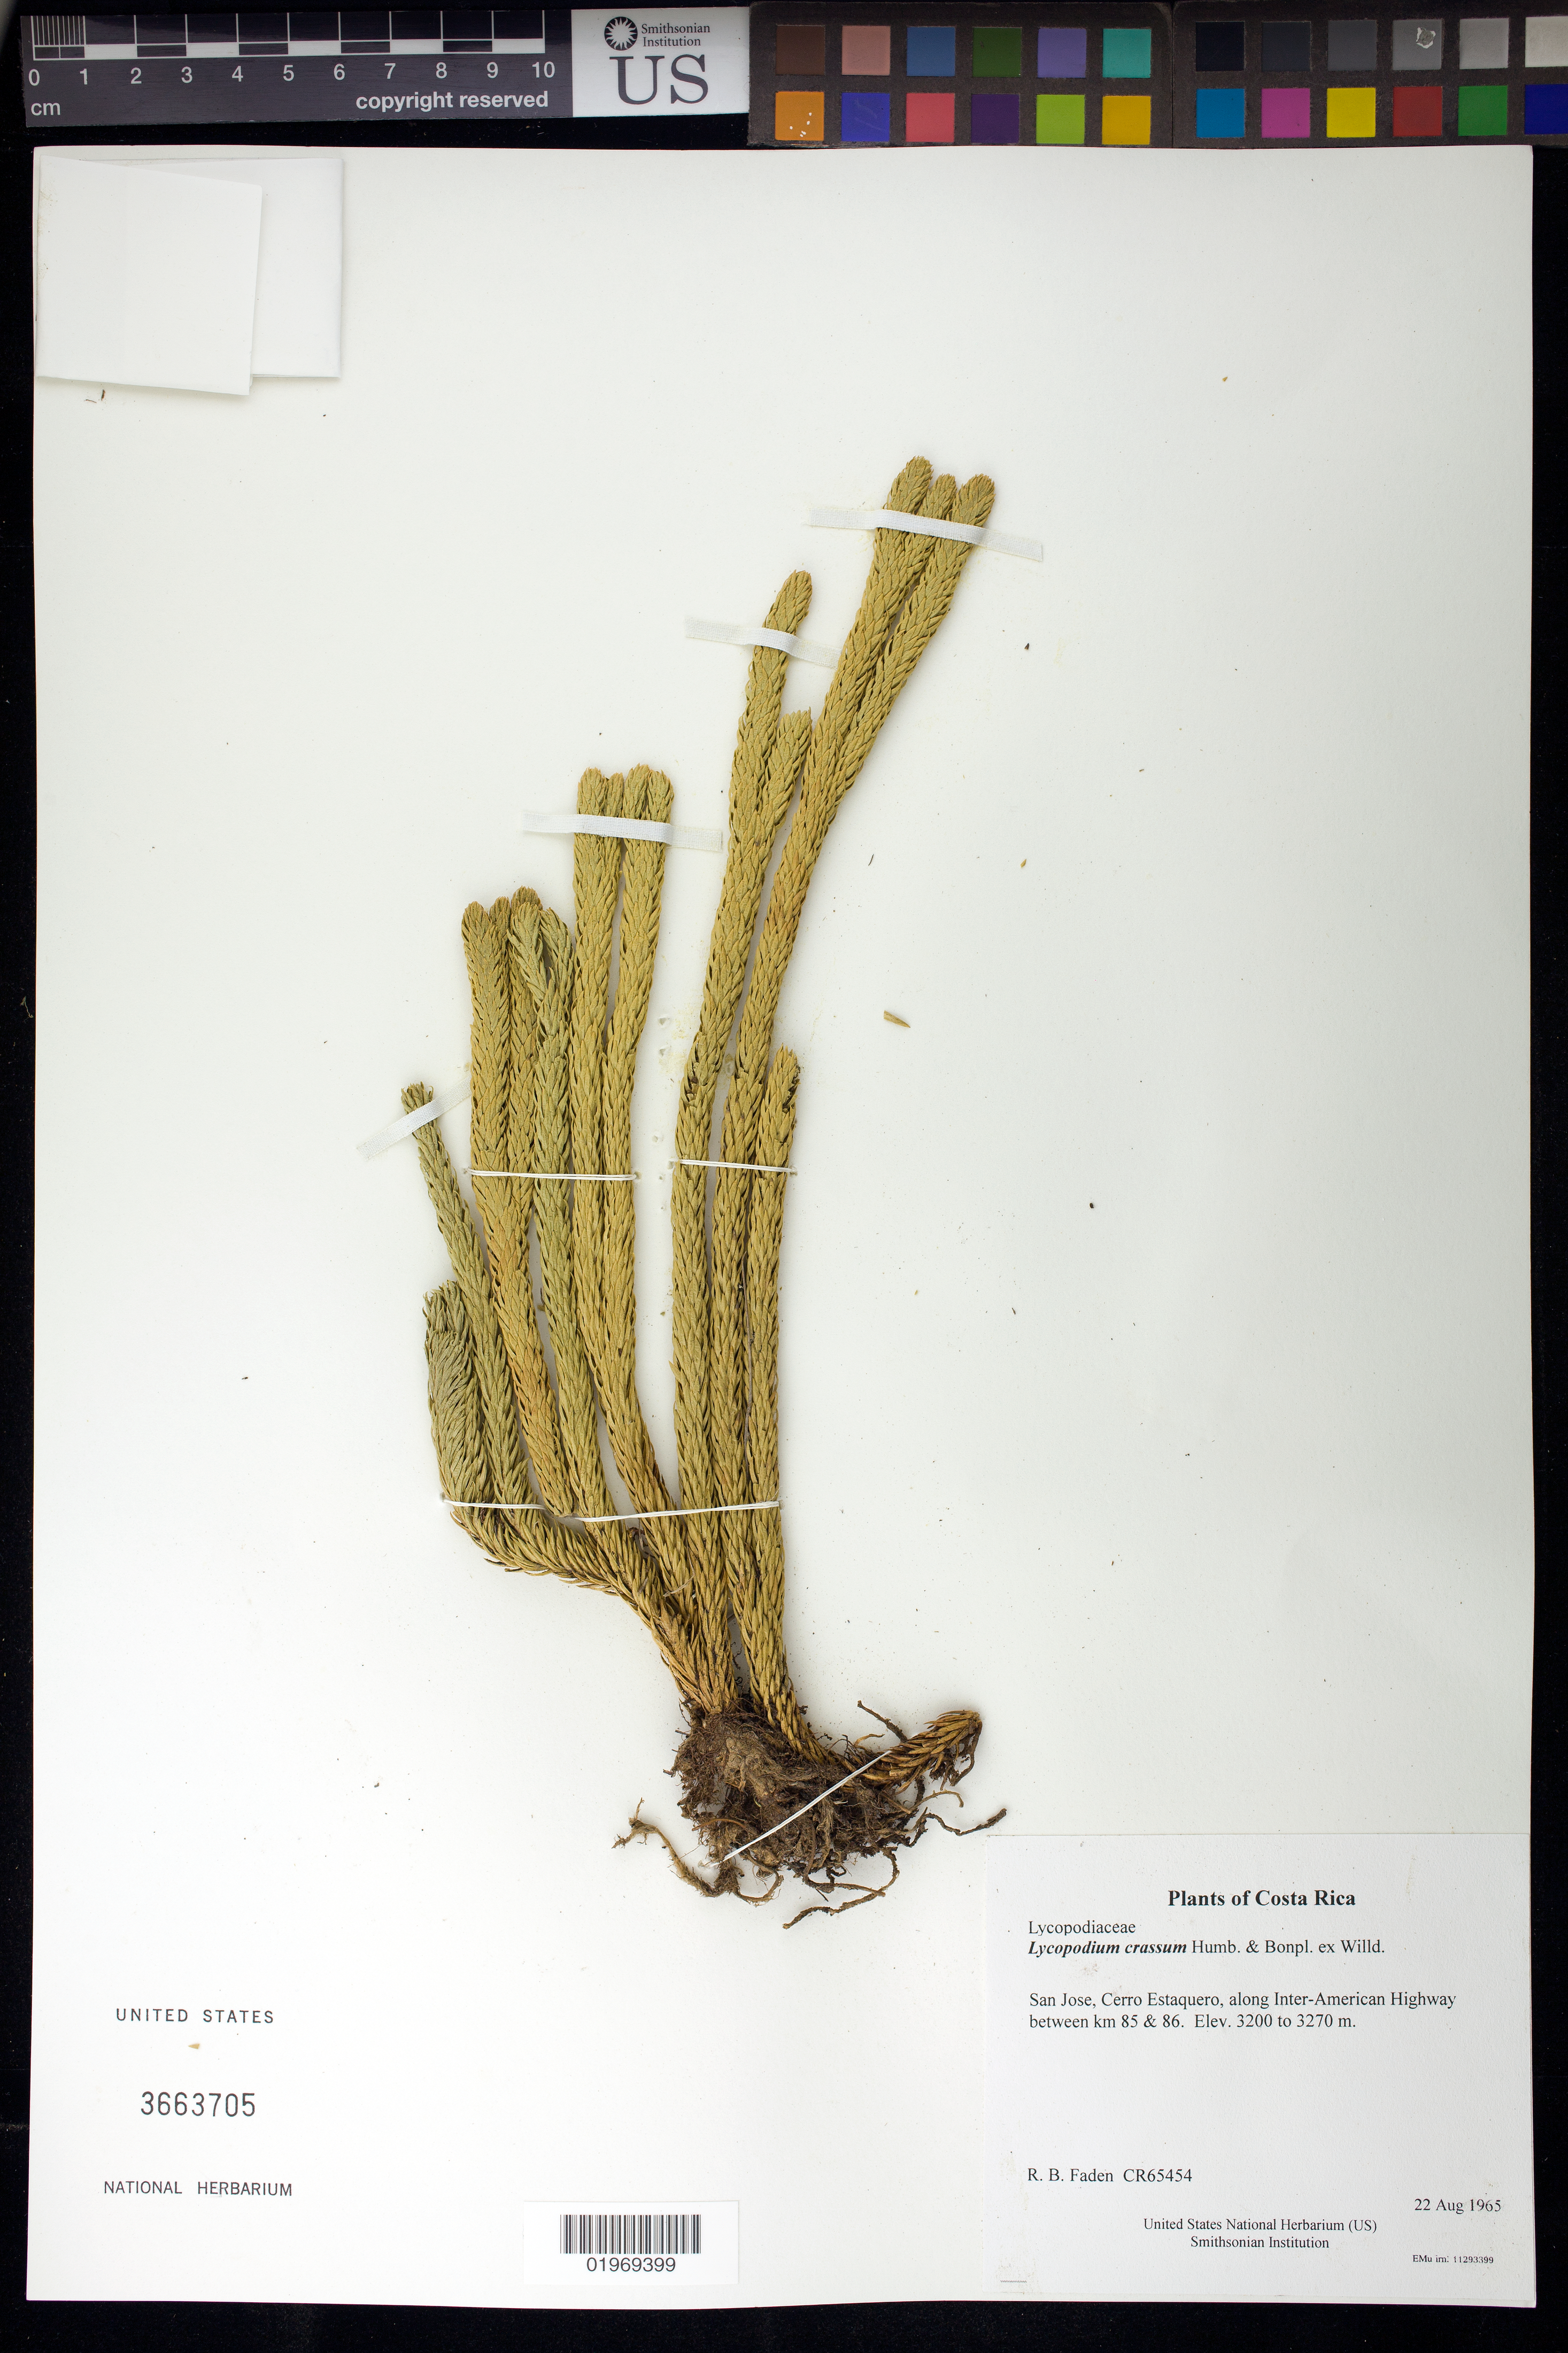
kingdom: Plantae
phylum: Tracheophyta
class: Lycopodiopsida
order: Lycopodiales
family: Lycopodiaceae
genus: Phlegmariurus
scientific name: Phlegmariurus crassus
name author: (Humb. & Bonpl. ex Willd.) B. Øllg.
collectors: R. B. Faden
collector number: CR65454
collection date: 1965-08-22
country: Costa Rica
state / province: San Jose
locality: Cerro Estaquero, along Inter-American Highway between km 85 & 86.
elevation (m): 3200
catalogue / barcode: US 3663705